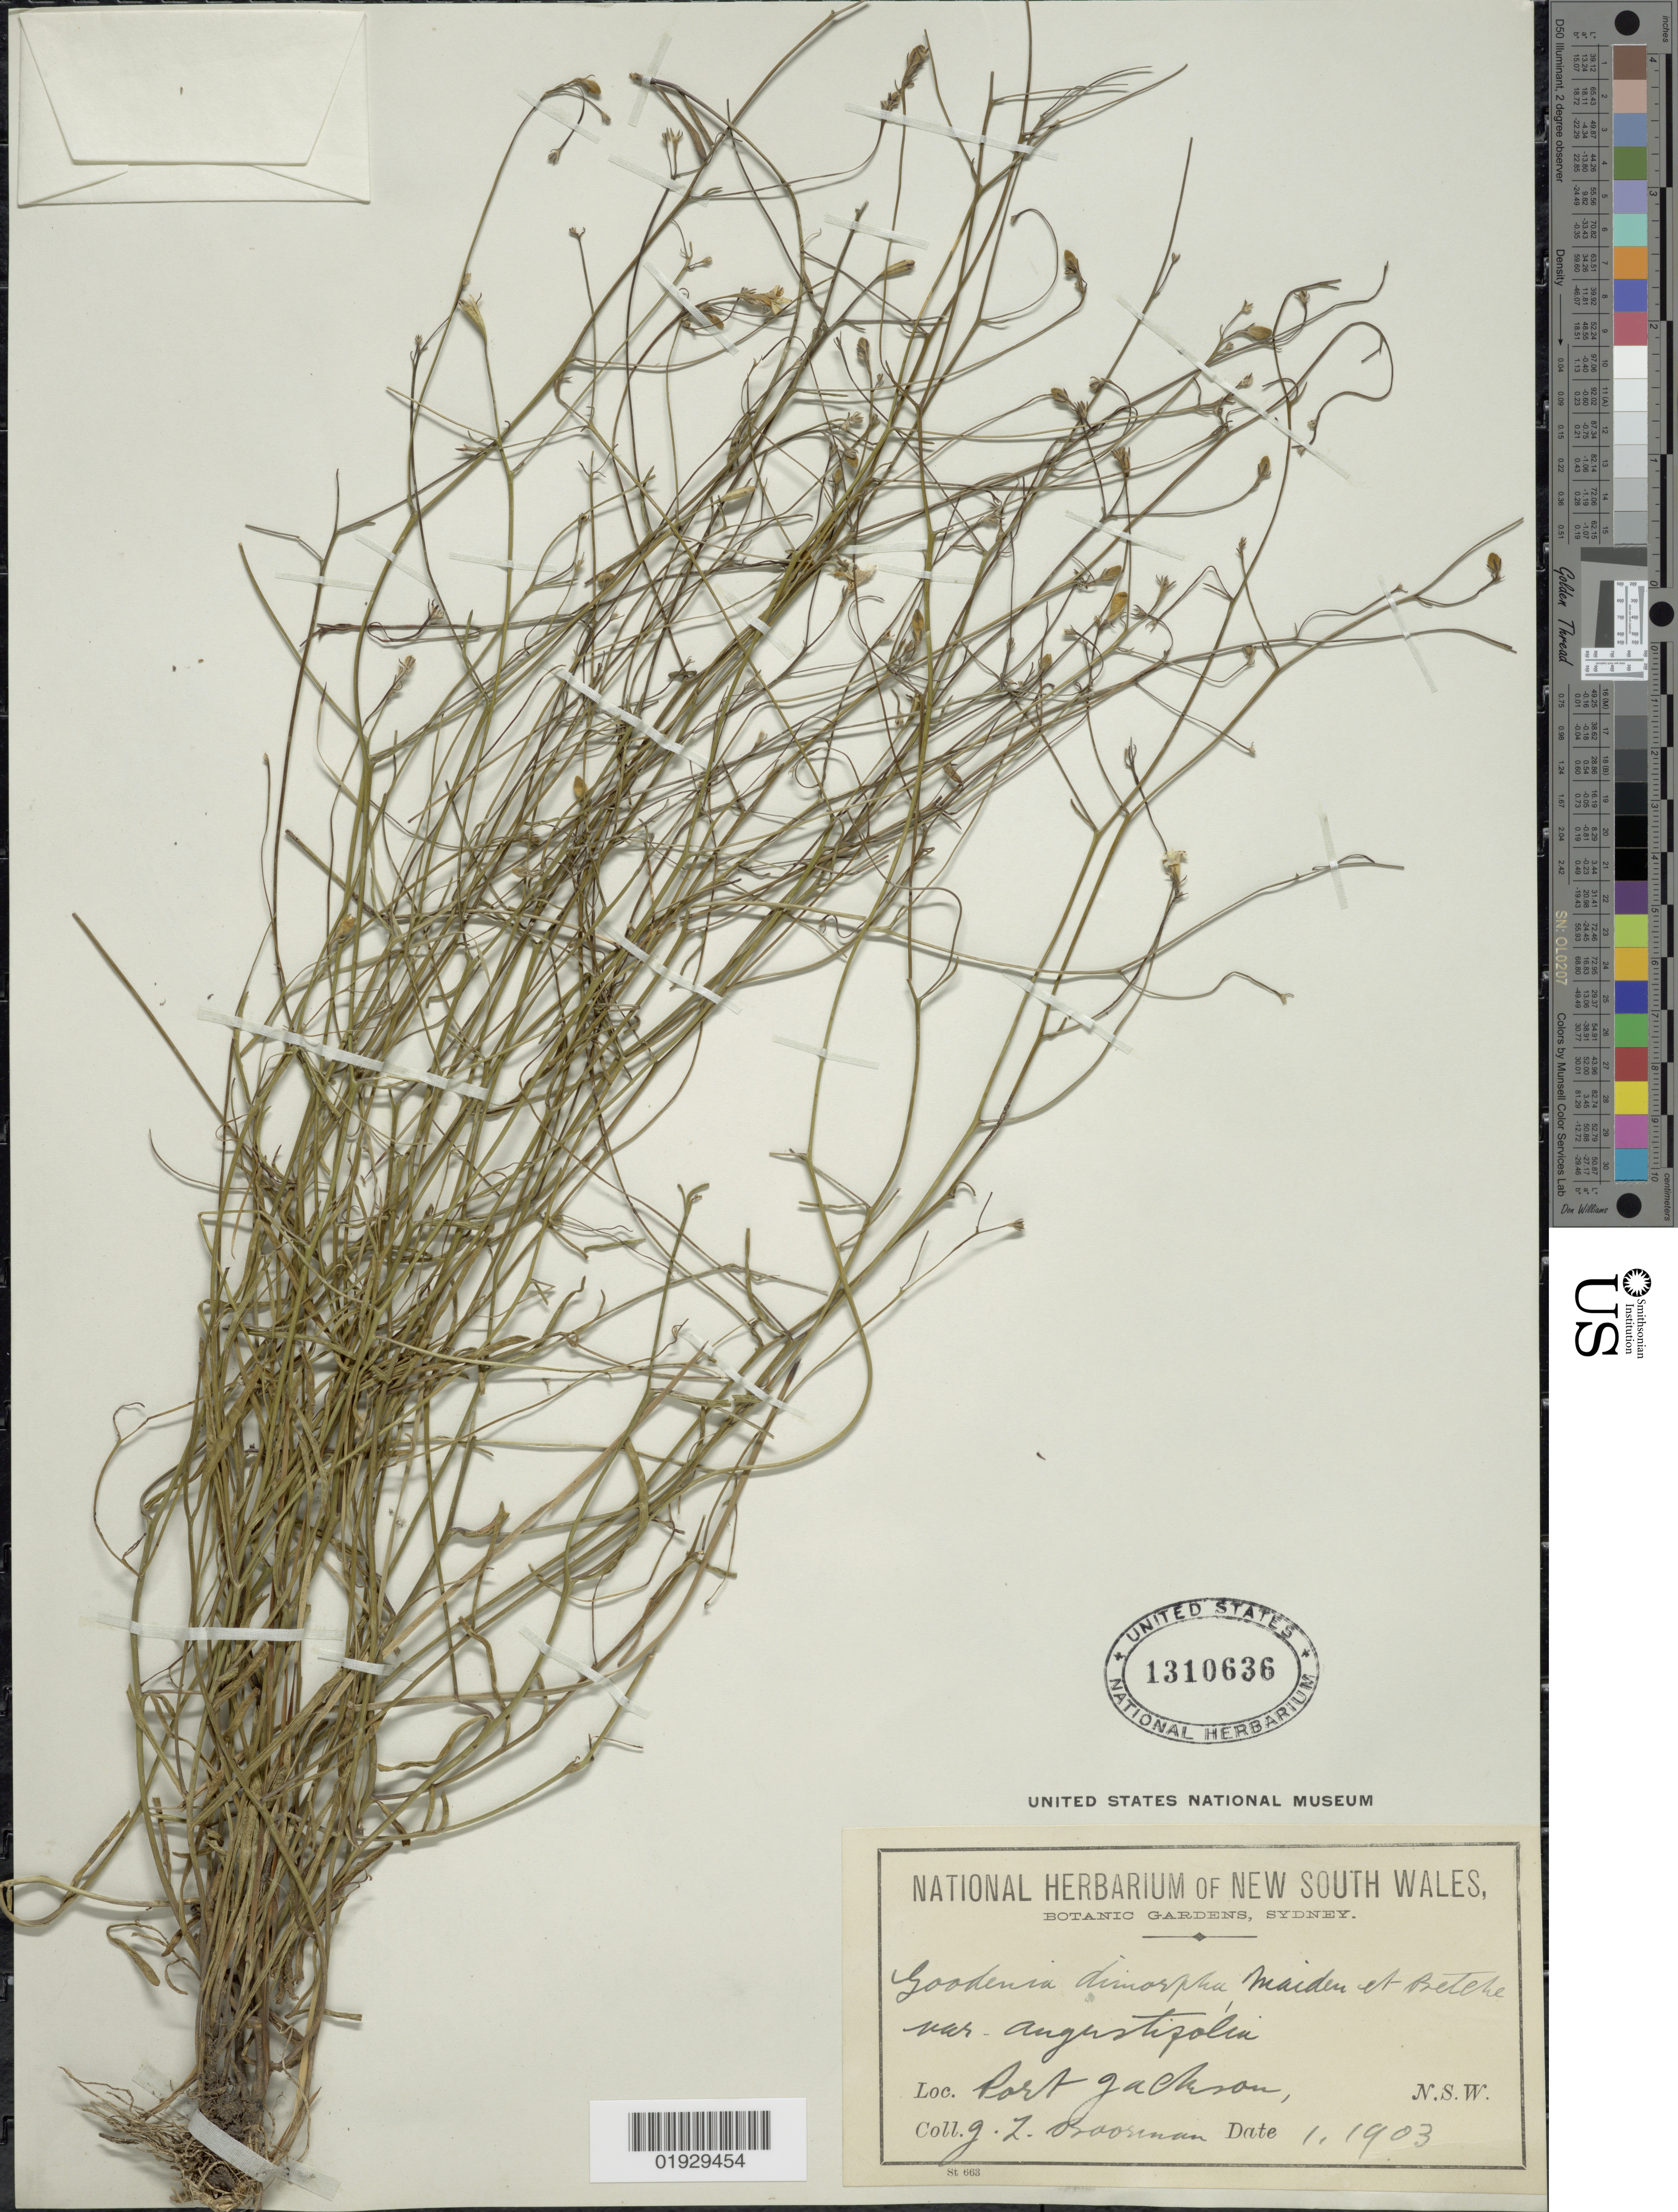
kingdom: Plantae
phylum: Tracheophyta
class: Magnoliopsida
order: Asterales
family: Goodeniaceae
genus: Goodenia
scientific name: Goodenia dimorpha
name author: Maiden & Betche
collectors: J. Boorman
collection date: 1903-01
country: Australia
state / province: New South Wales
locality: Port Jackson, N.S.W.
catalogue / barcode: US 1310636